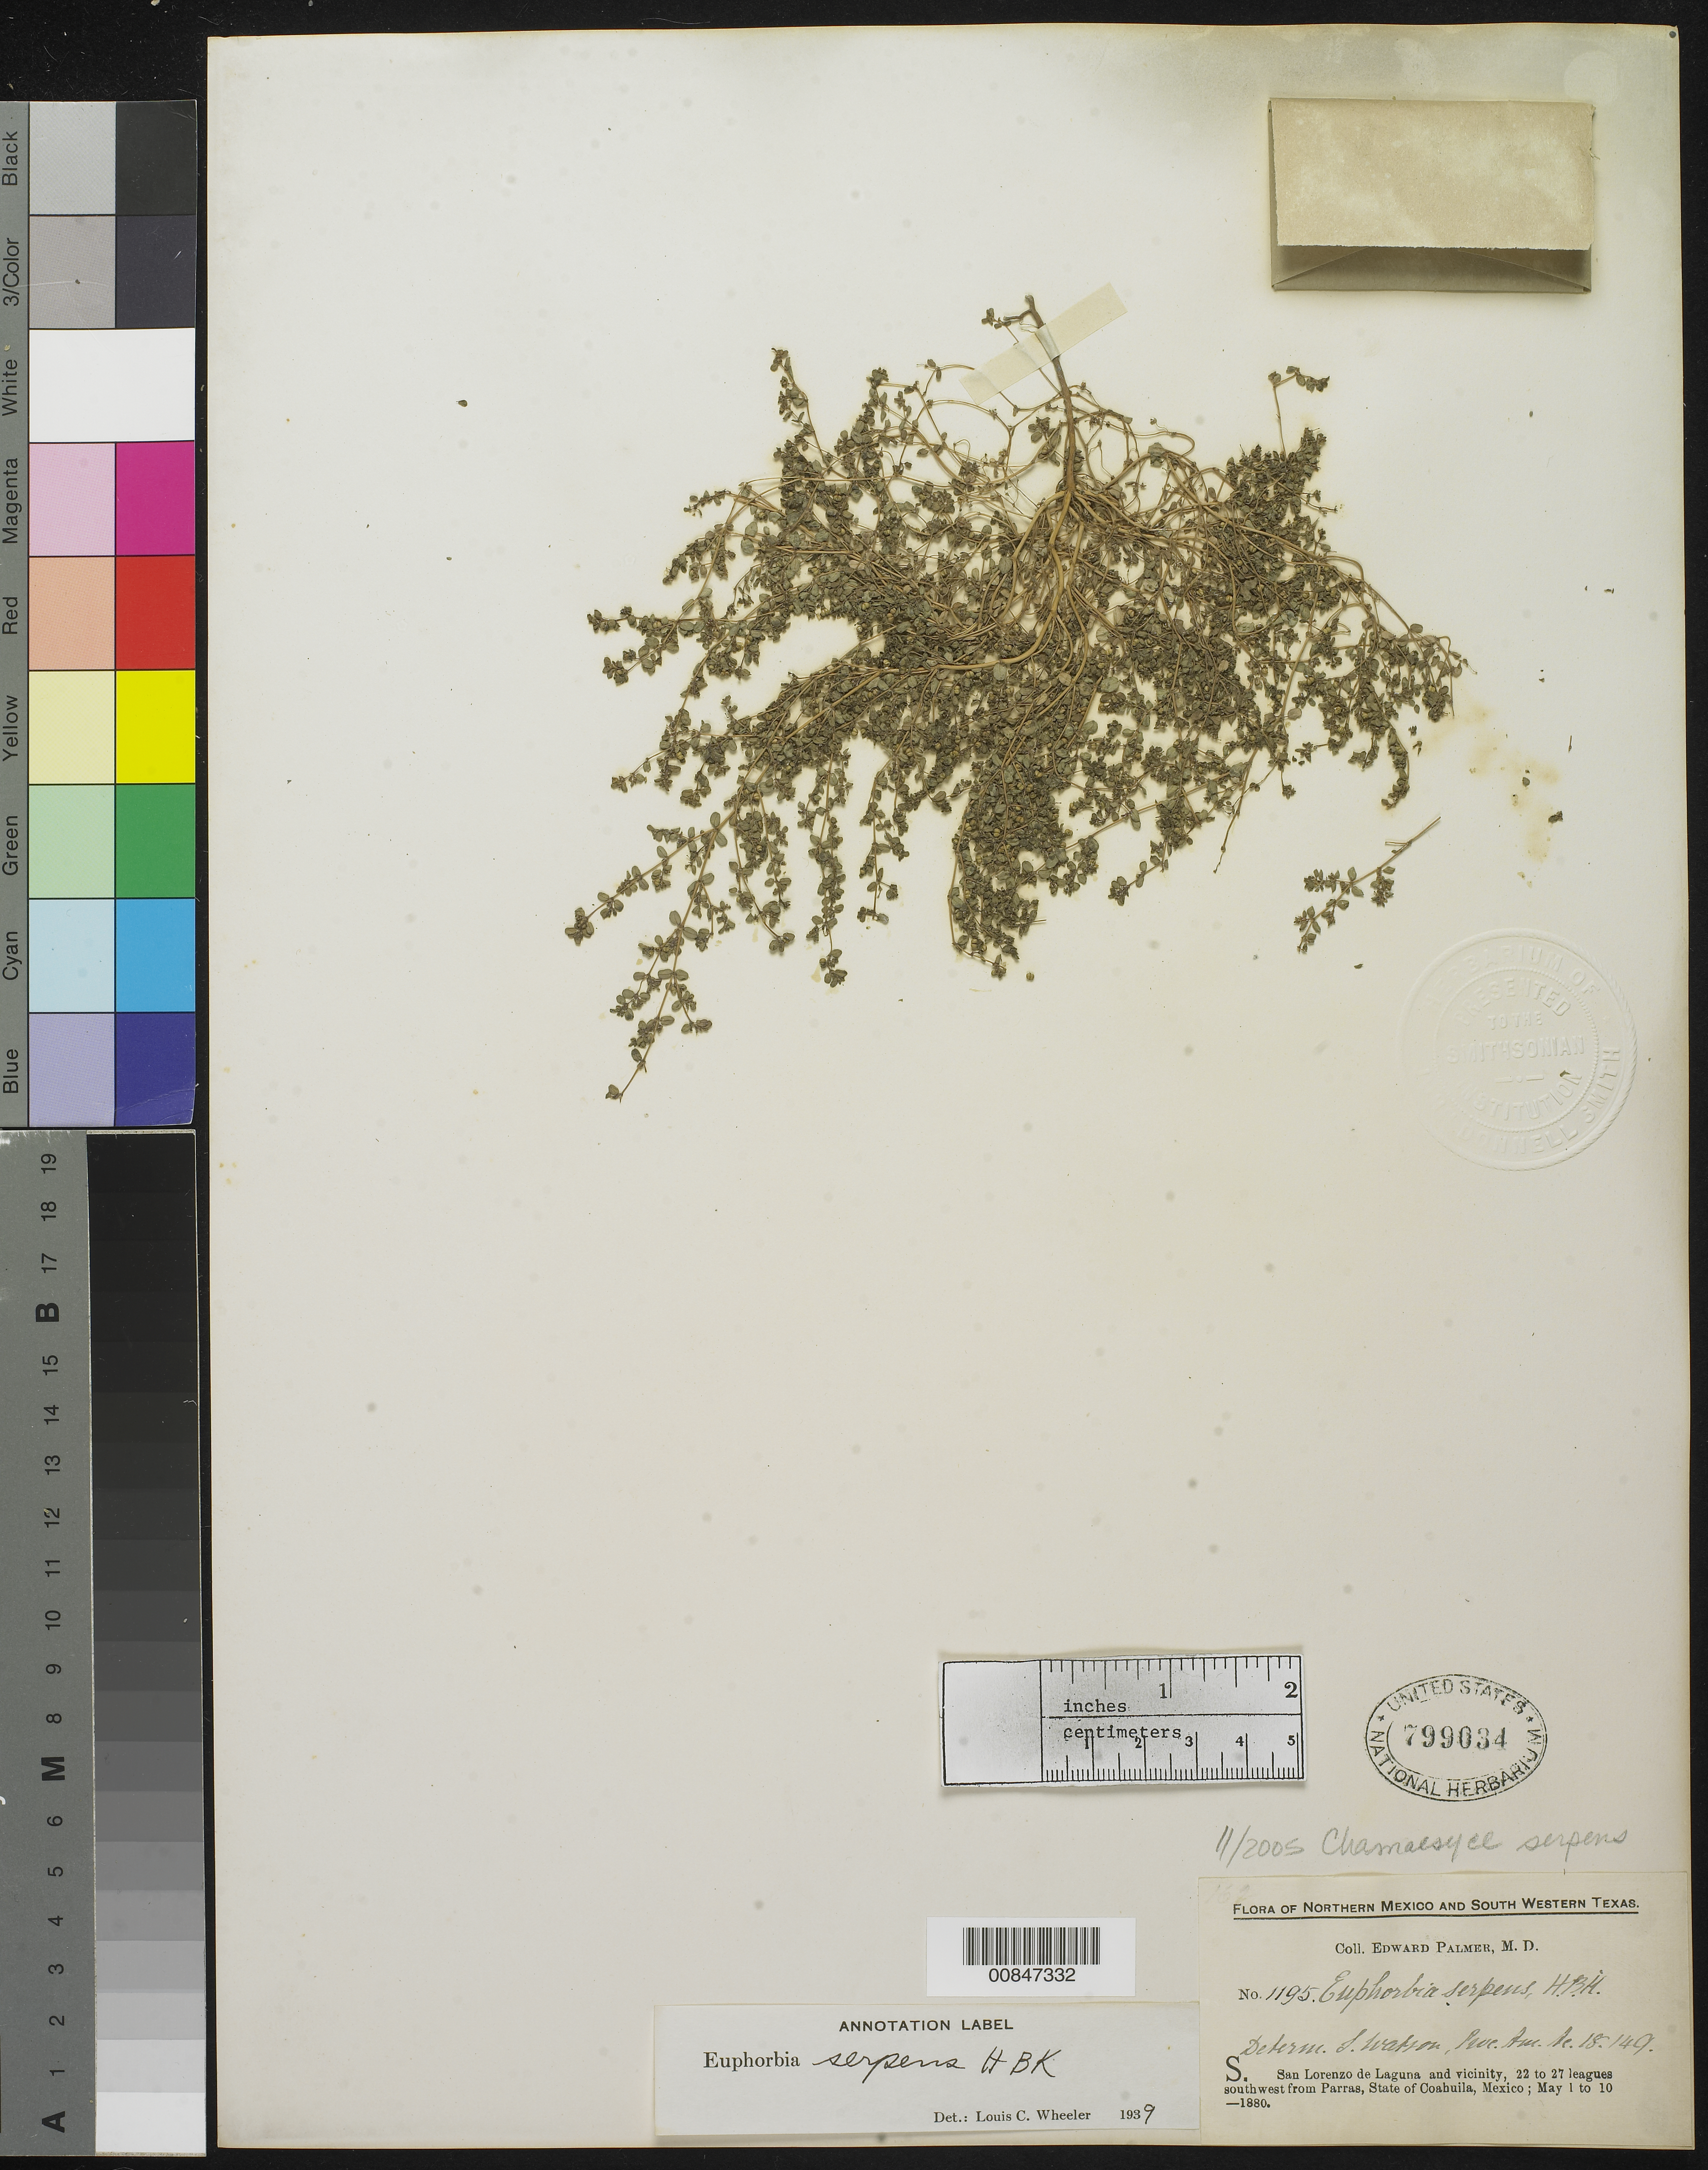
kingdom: Plantae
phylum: Tracheophyta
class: Magnoliopsida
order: Malpighiales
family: Euphorbiaceae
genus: Euphorbia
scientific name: Euphorbia serpens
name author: Kunth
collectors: E. Palmer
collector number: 1195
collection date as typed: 01 May 1880 to 10 May 1880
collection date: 1880-05-01/1880-05-10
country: Mexico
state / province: Coahuila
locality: S. San Lorenzo de Laguna and vicinity, 22 to 27 leagues southwest from Parras, Coahuila.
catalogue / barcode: US 799034